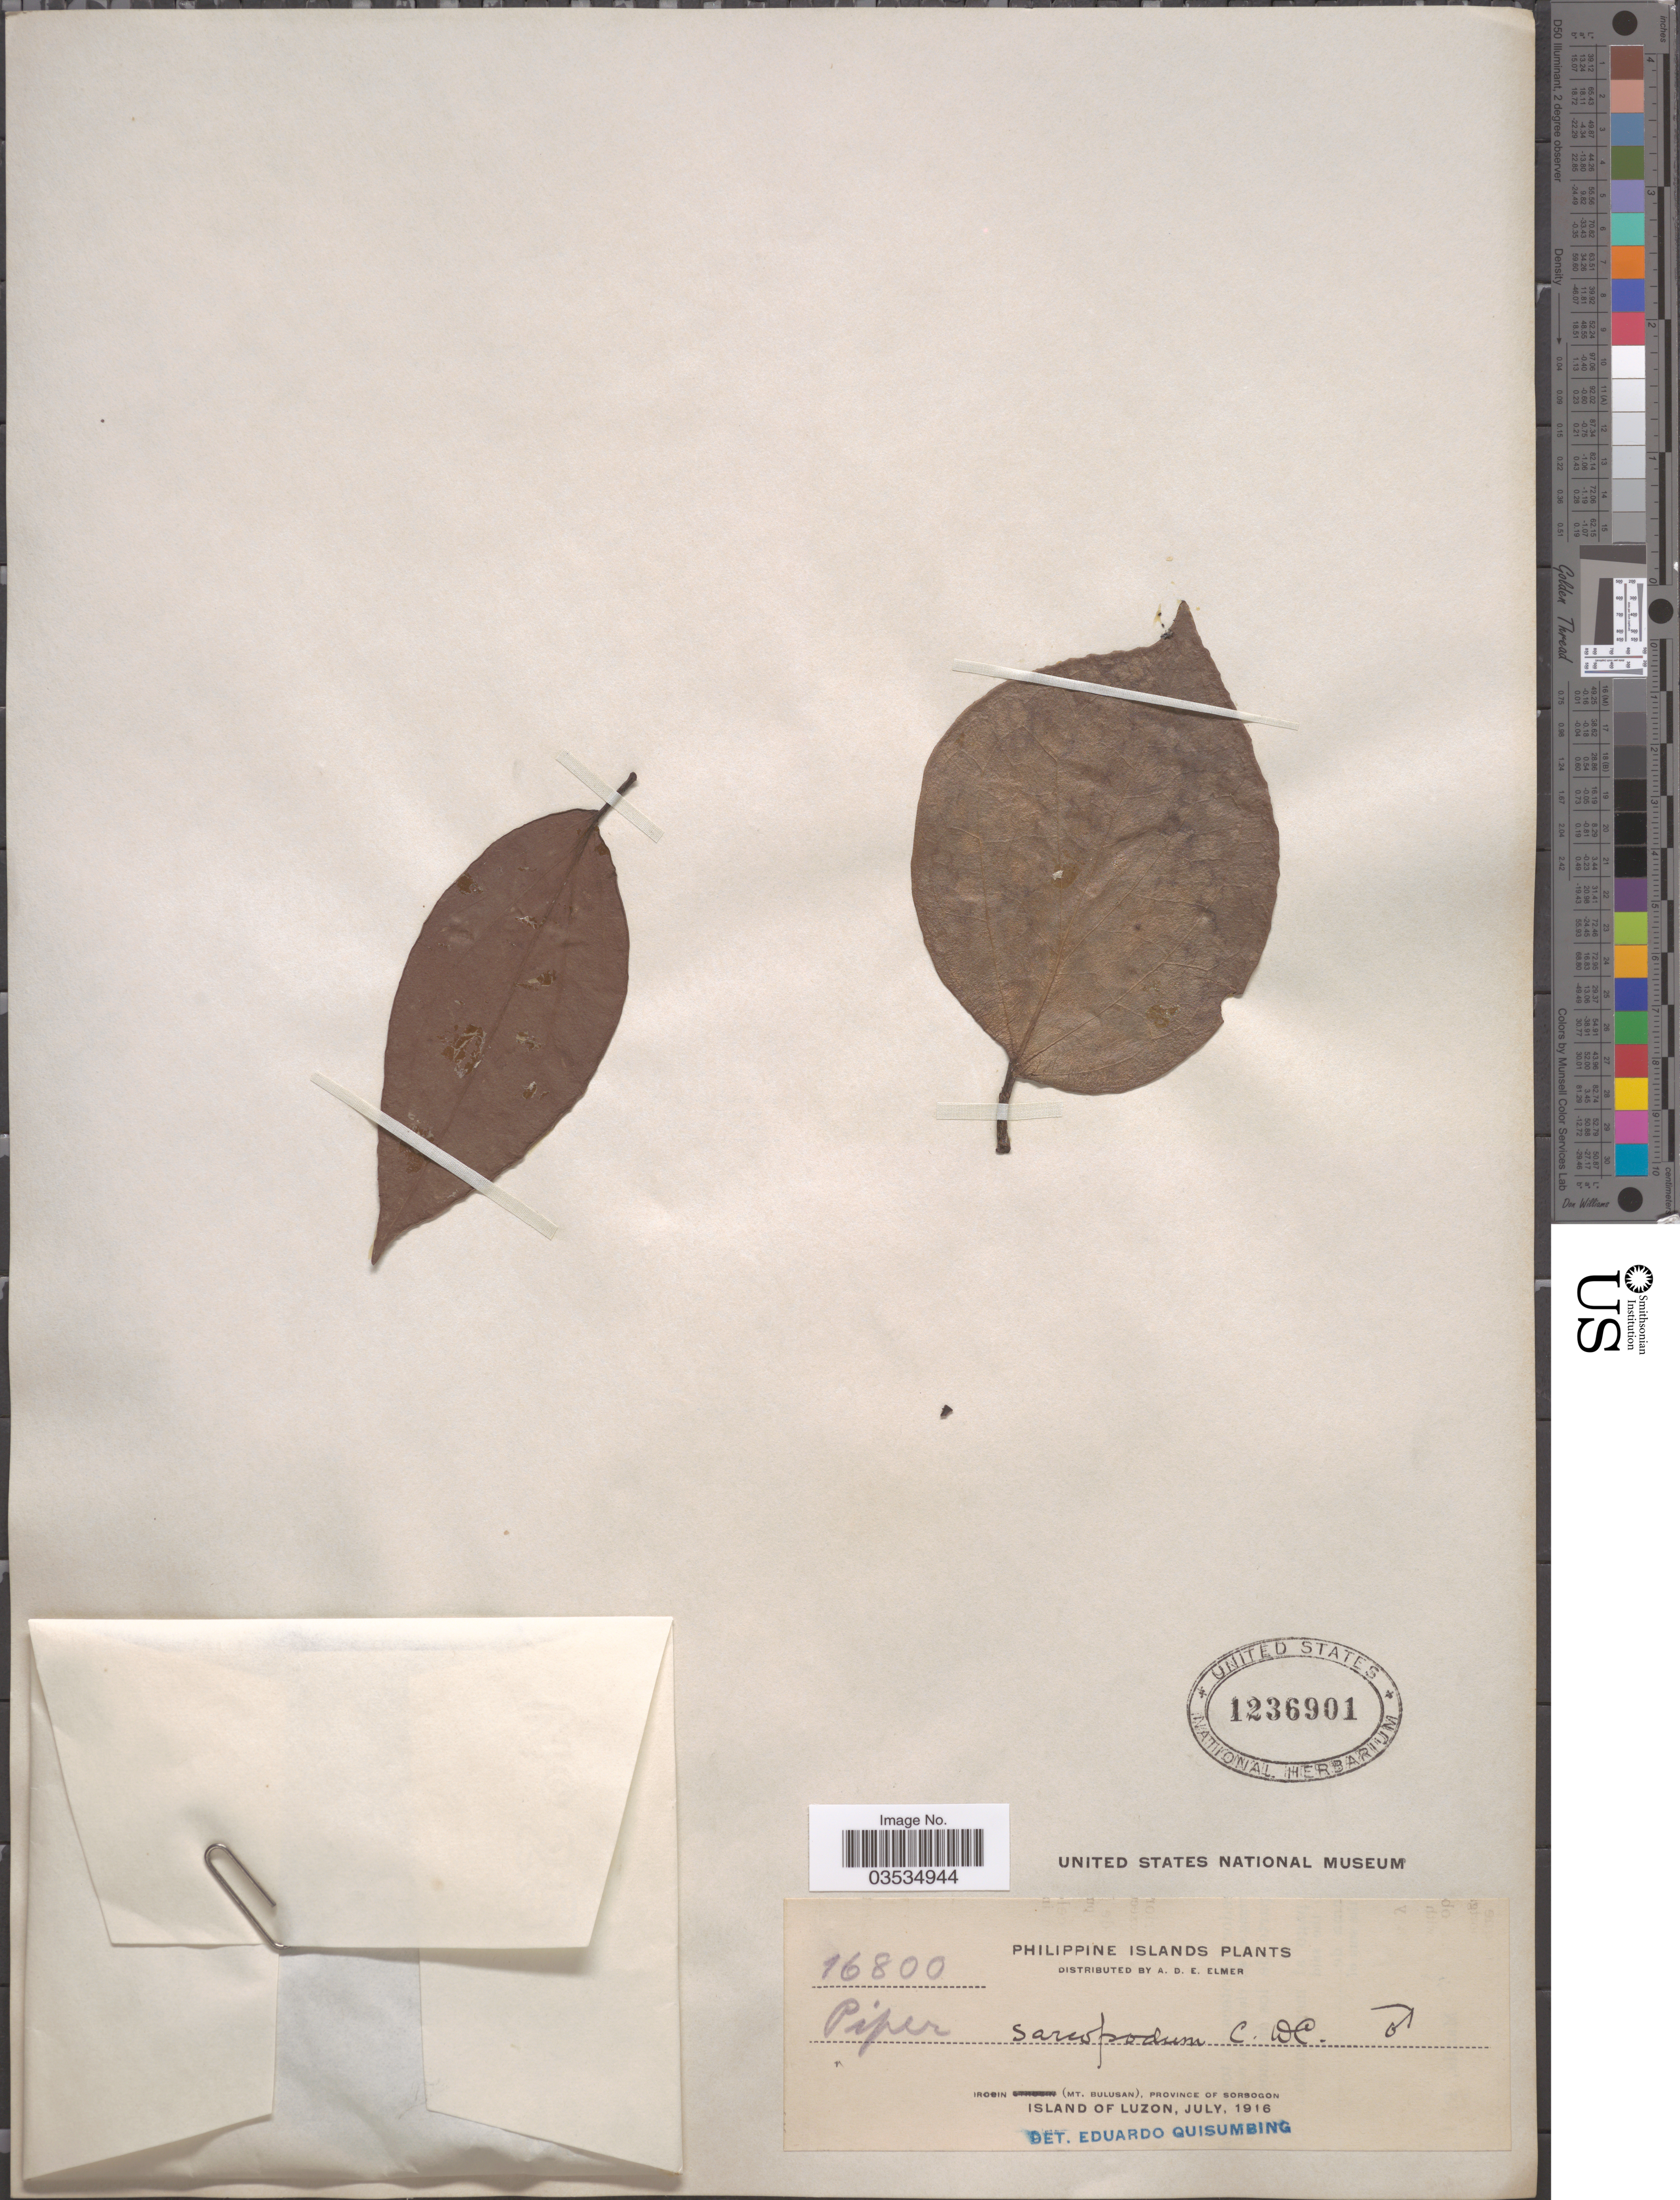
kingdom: Plantae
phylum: Tracheophyta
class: Magnoliopsida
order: Piperales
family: Piperaceae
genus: Piper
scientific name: Piper sarcopodum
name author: C. DC.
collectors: A. D. E. Elmer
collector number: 16800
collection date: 1916-07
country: Philippines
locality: Irosin (Mt. Bulusan), Province of Sorsogon. Island of Luzon.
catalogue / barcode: US 1236901